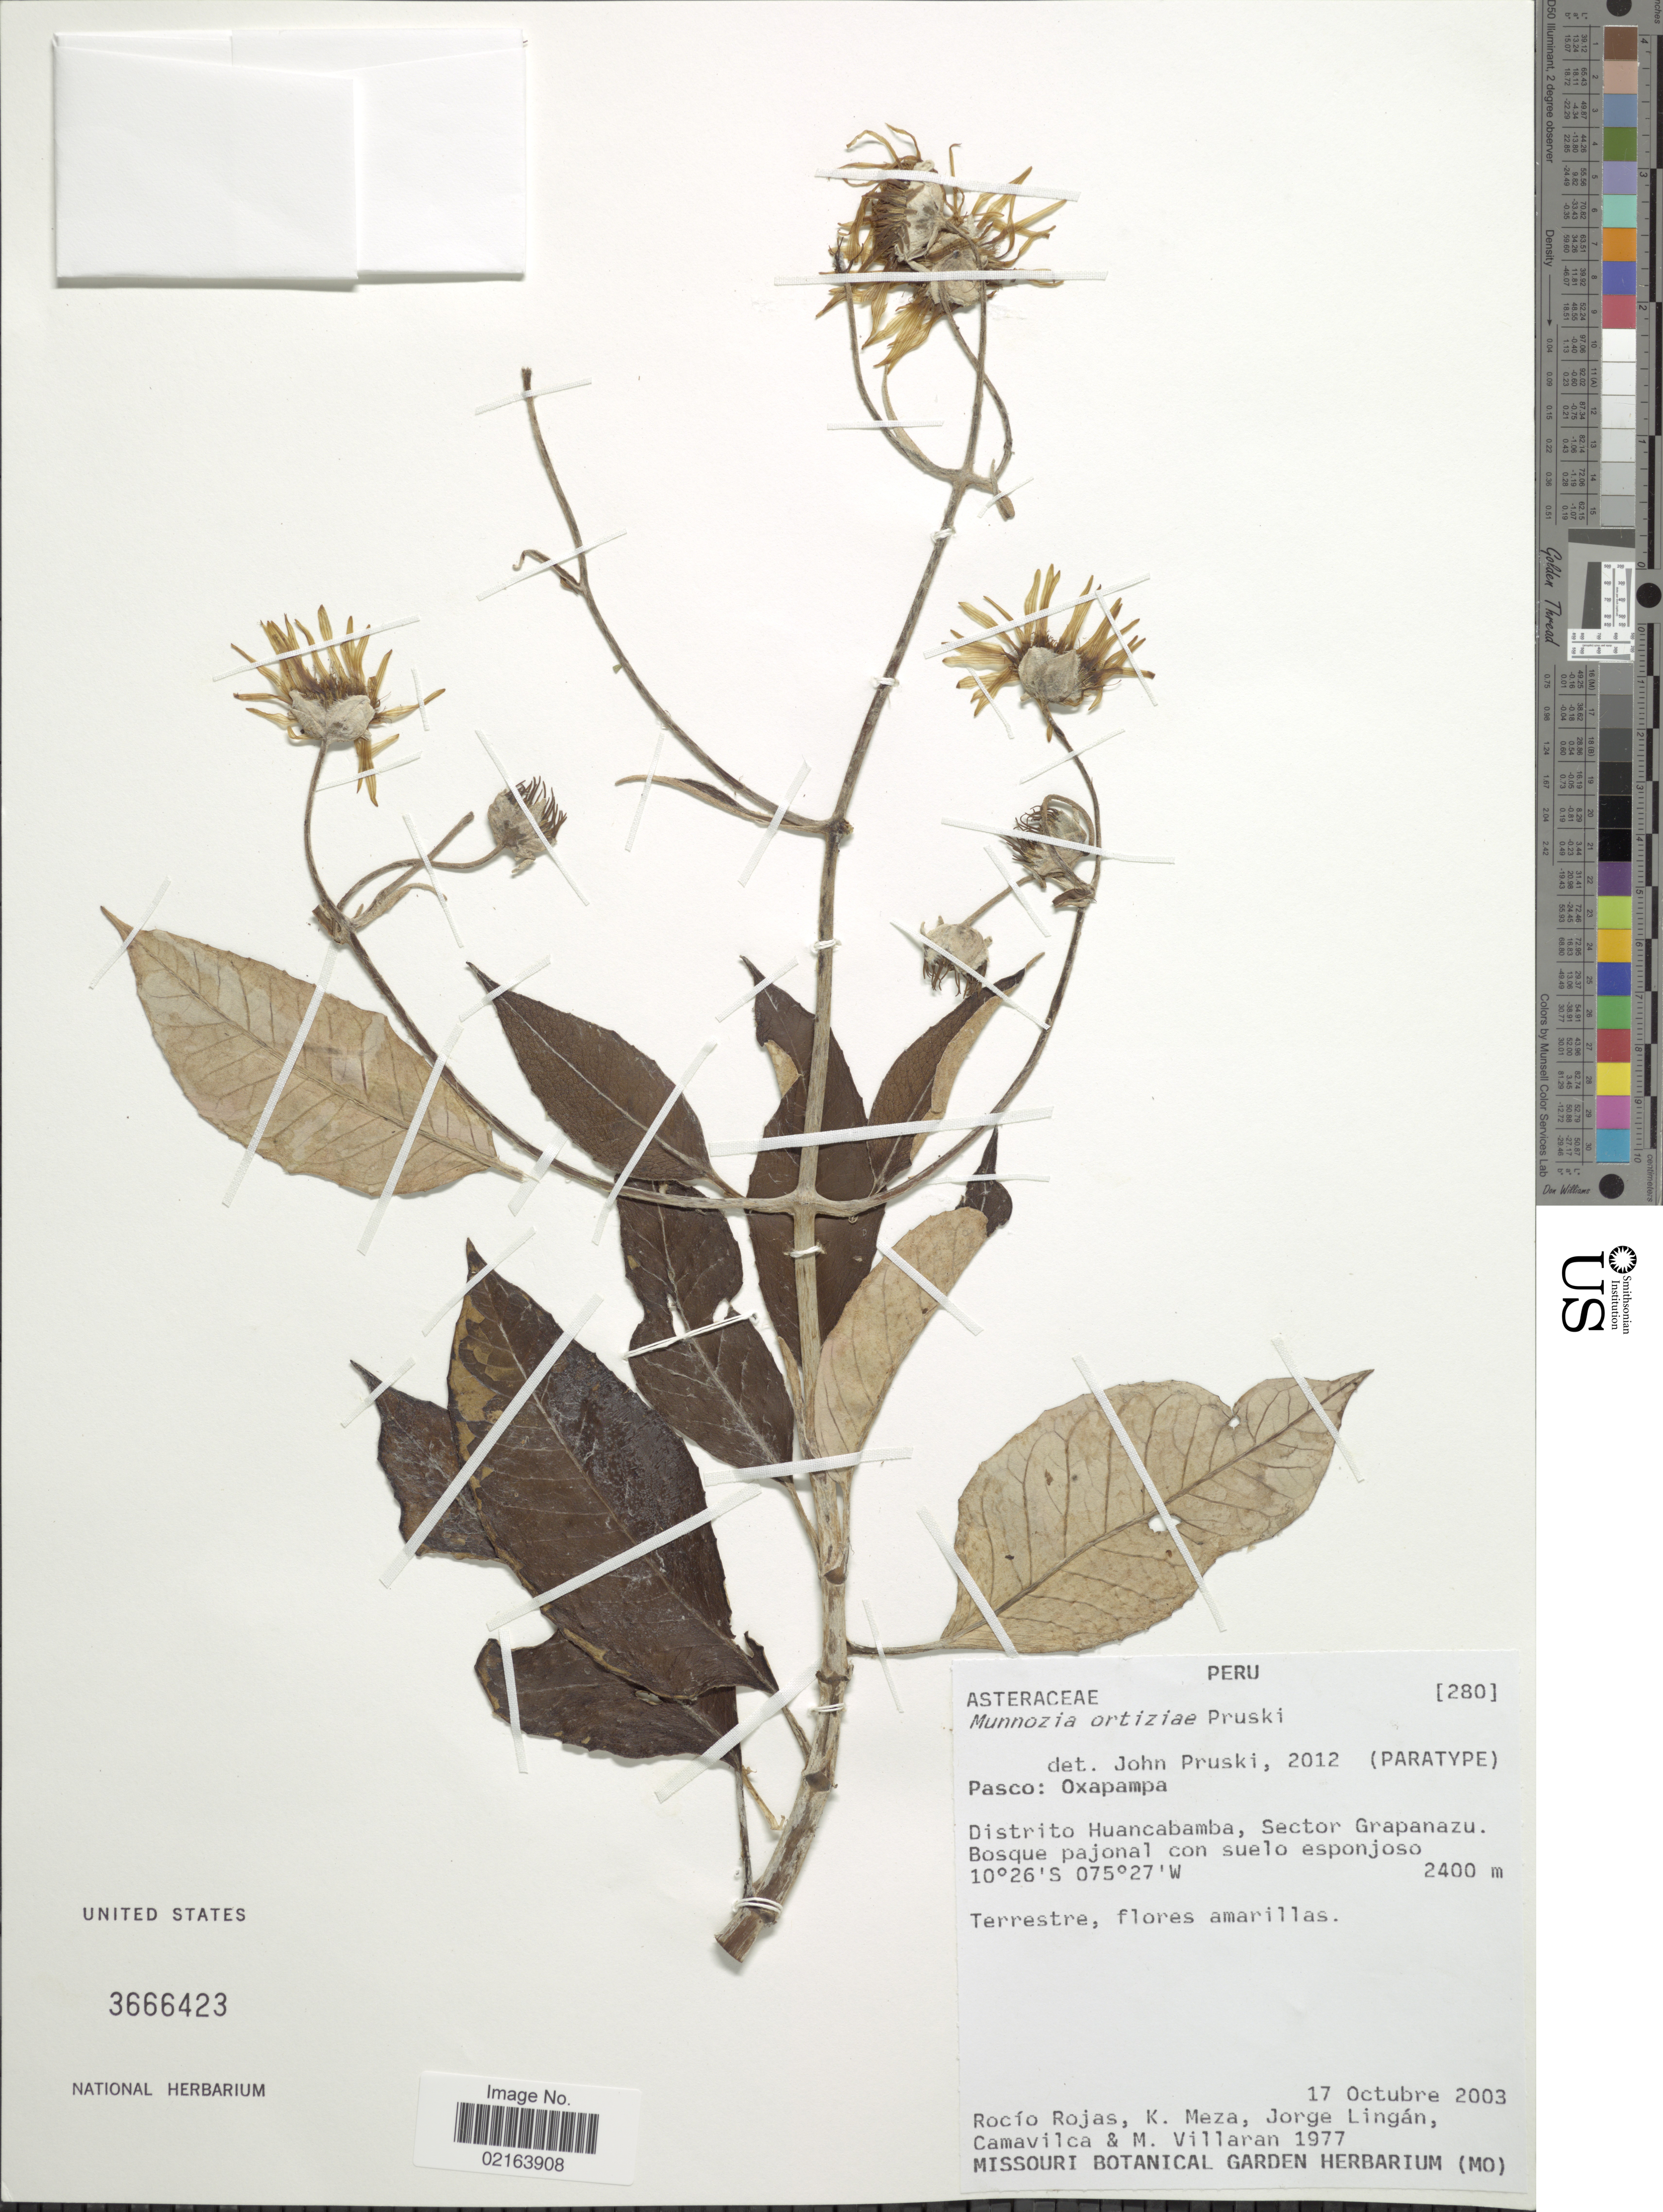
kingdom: Plantae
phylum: Tracheophyta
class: Magnoliopsida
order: Asterales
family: Asteraceae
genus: Munnozia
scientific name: Munnozia oritiziae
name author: Pruski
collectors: R. Rojas, K. Meza, J. Lingan, Camavilca & M. Villaran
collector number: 1977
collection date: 2003-10-17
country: Peru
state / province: Pasco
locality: Pasco: Oxapampa, Distrito Huancabamba, Sector Grapanazu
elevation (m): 2400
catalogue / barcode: US 3666423